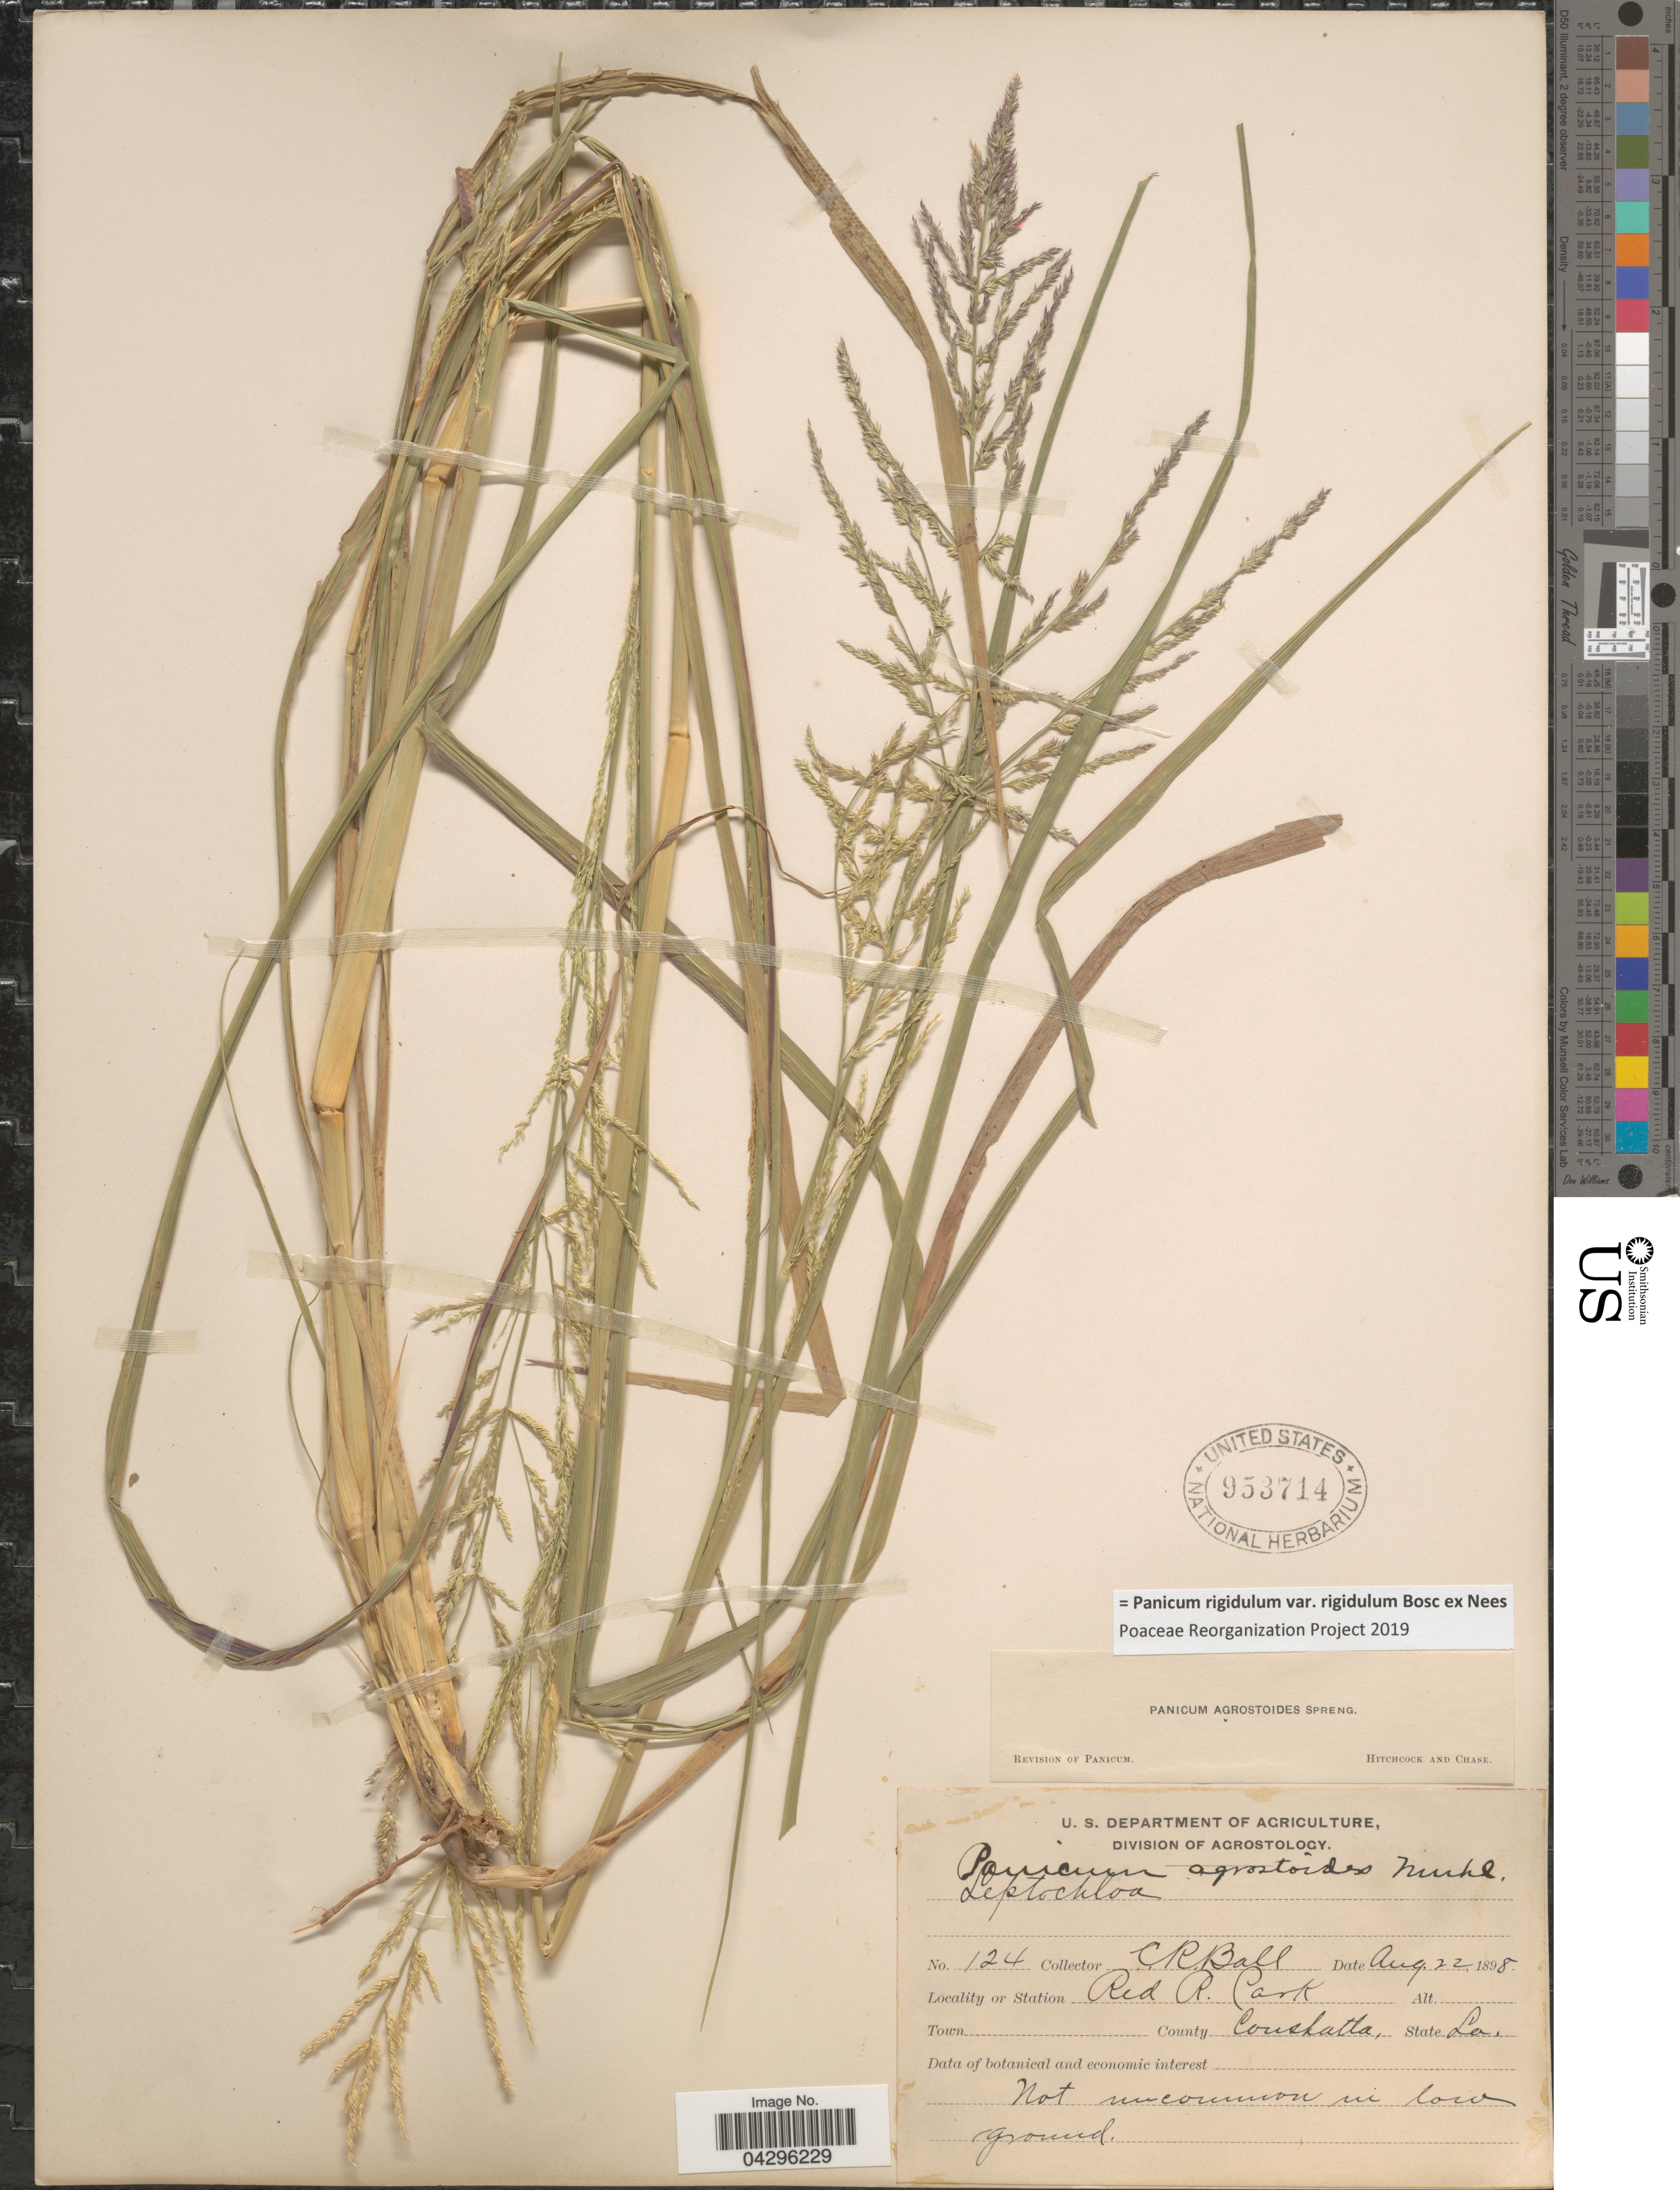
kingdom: Plantae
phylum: Tracheophyta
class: Liliopsida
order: Poales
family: Poaceae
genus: Panicum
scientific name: Panicum rigidulum var. rigidulum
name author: Bosc ex Nees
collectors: C. R. Ball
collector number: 124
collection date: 1898-08-22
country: United States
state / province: Louisiana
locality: Red R. Park. County Coushatta.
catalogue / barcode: US 953714